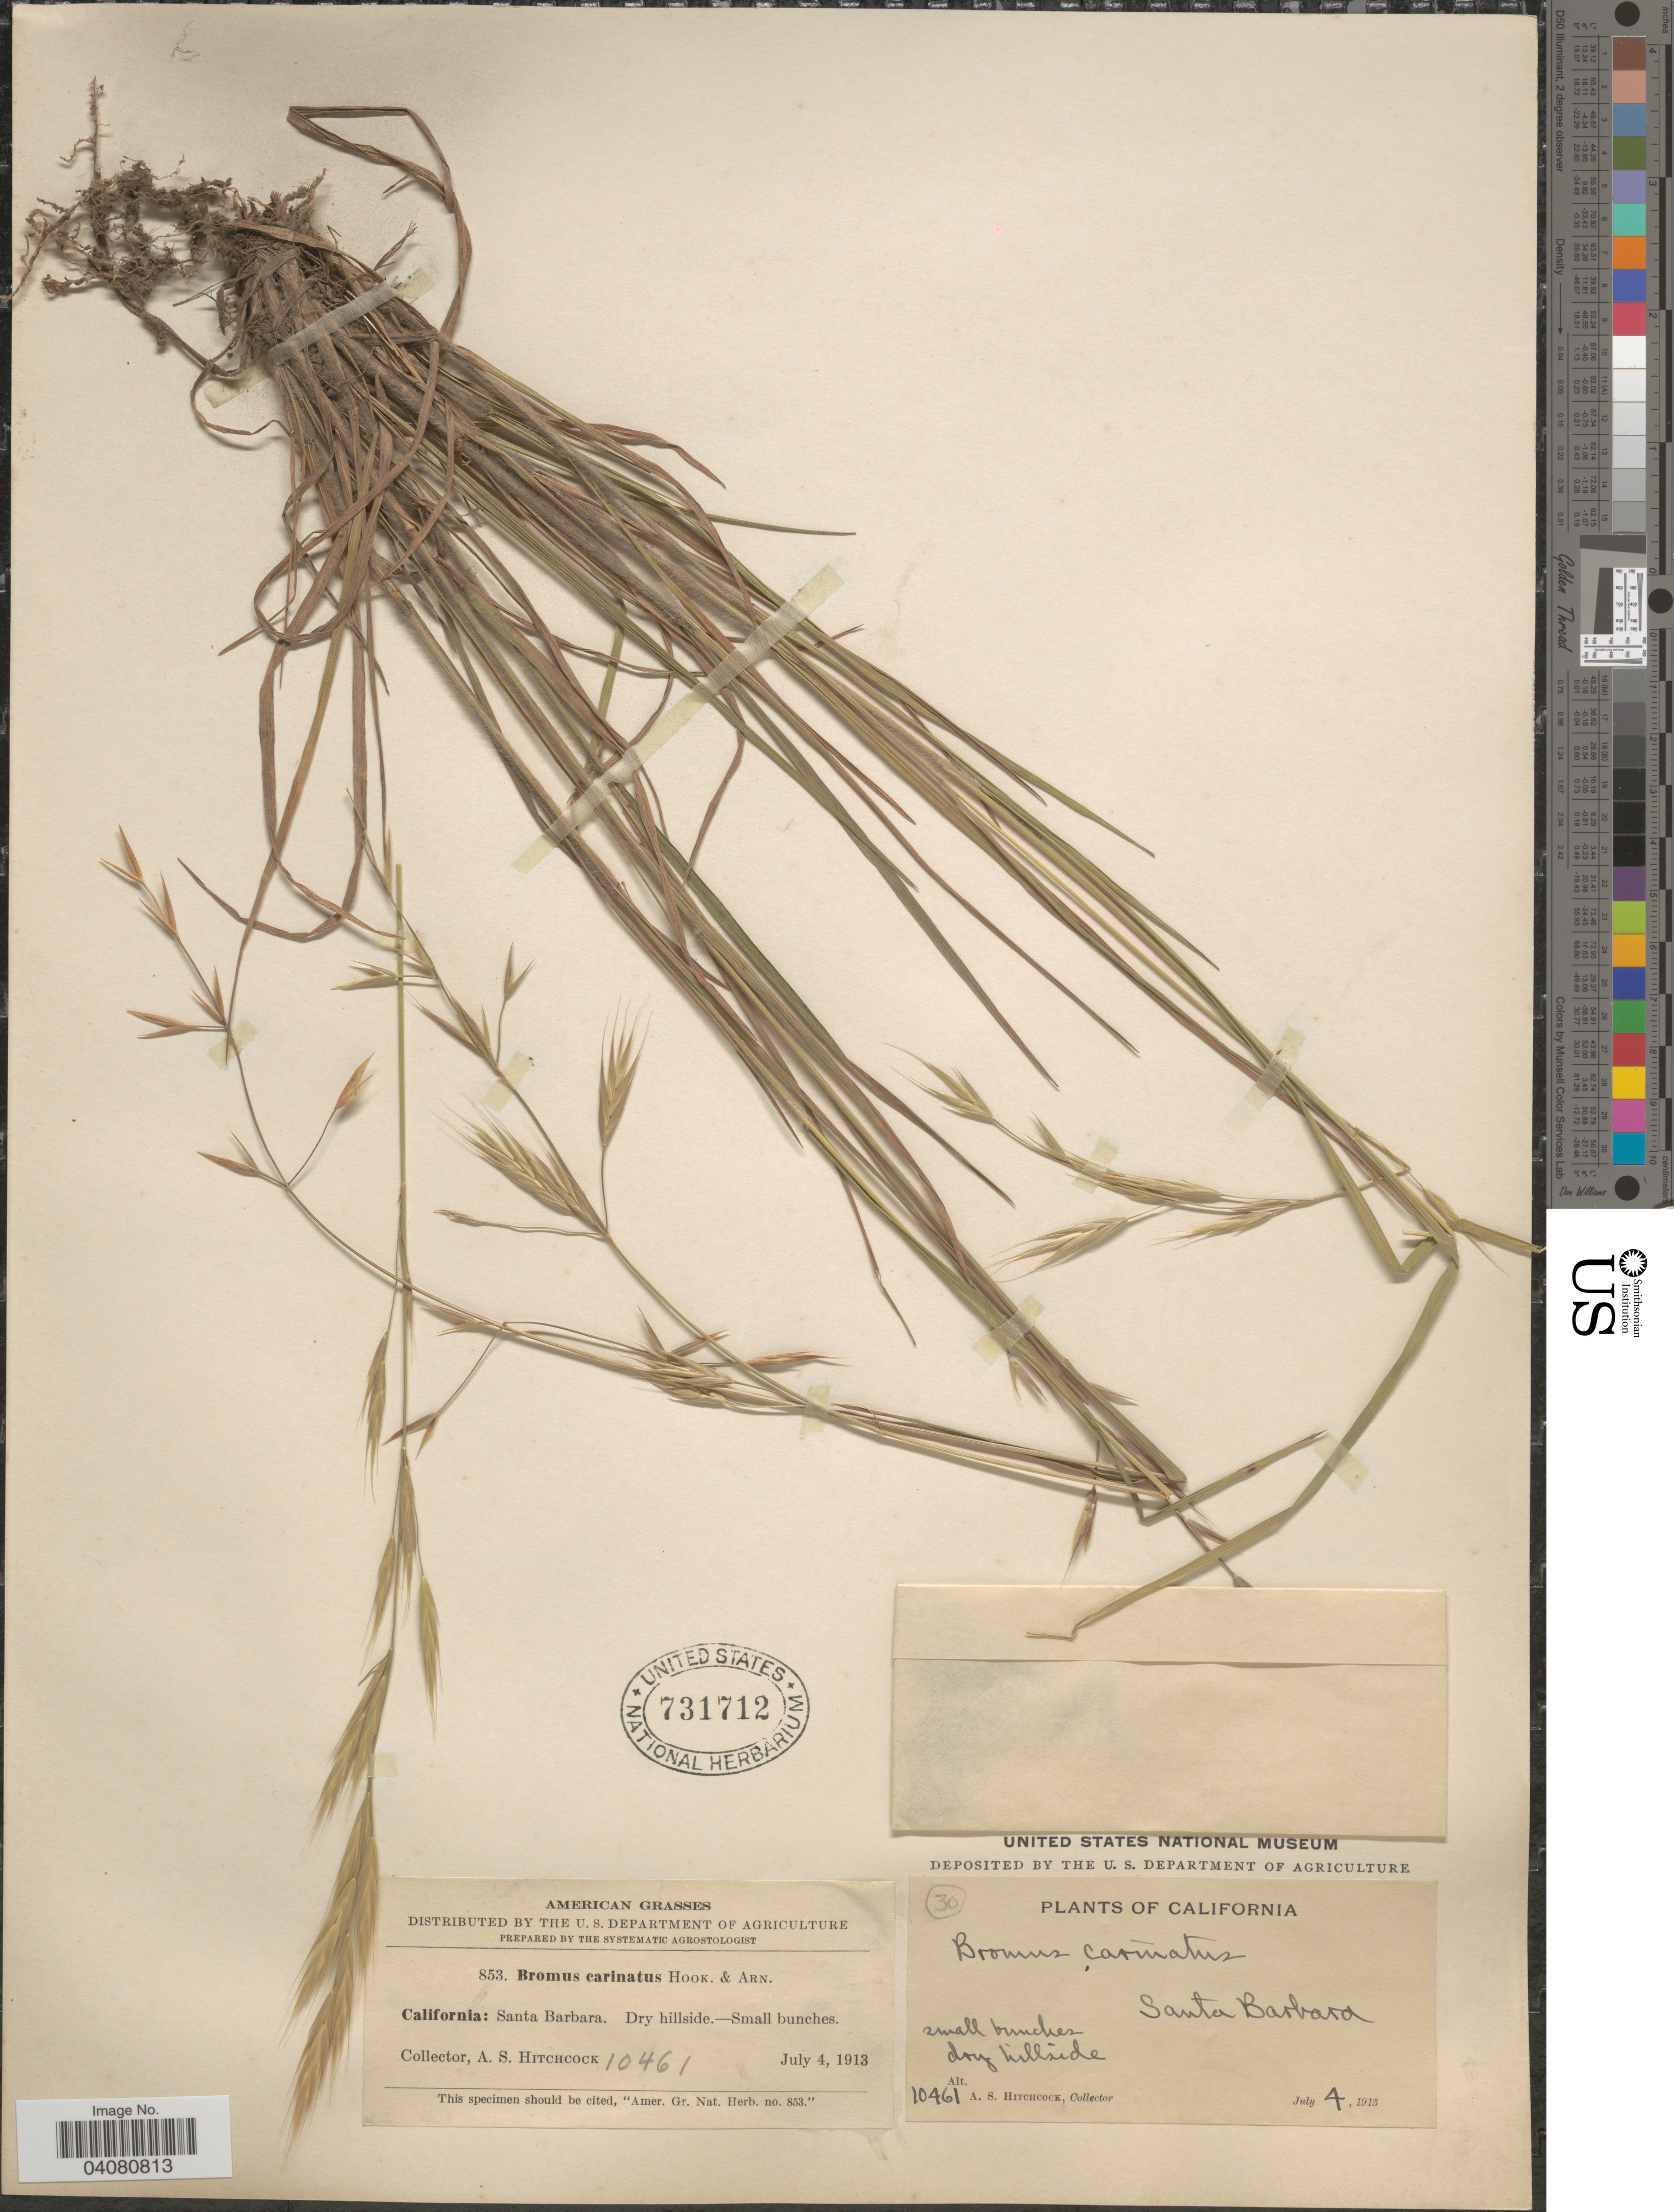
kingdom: Plantae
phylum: Tracheophyta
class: Liliopsida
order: Poales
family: Poaceae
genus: Bromus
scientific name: Bromus carinatus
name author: Hook. & Arn.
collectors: A. S. Hitchcock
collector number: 10461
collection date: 1913-07-04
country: United States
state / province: California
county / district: Santa Barbara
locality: Santa Barbara. Dry hillside.-Small bunches.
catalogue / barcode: US 731712